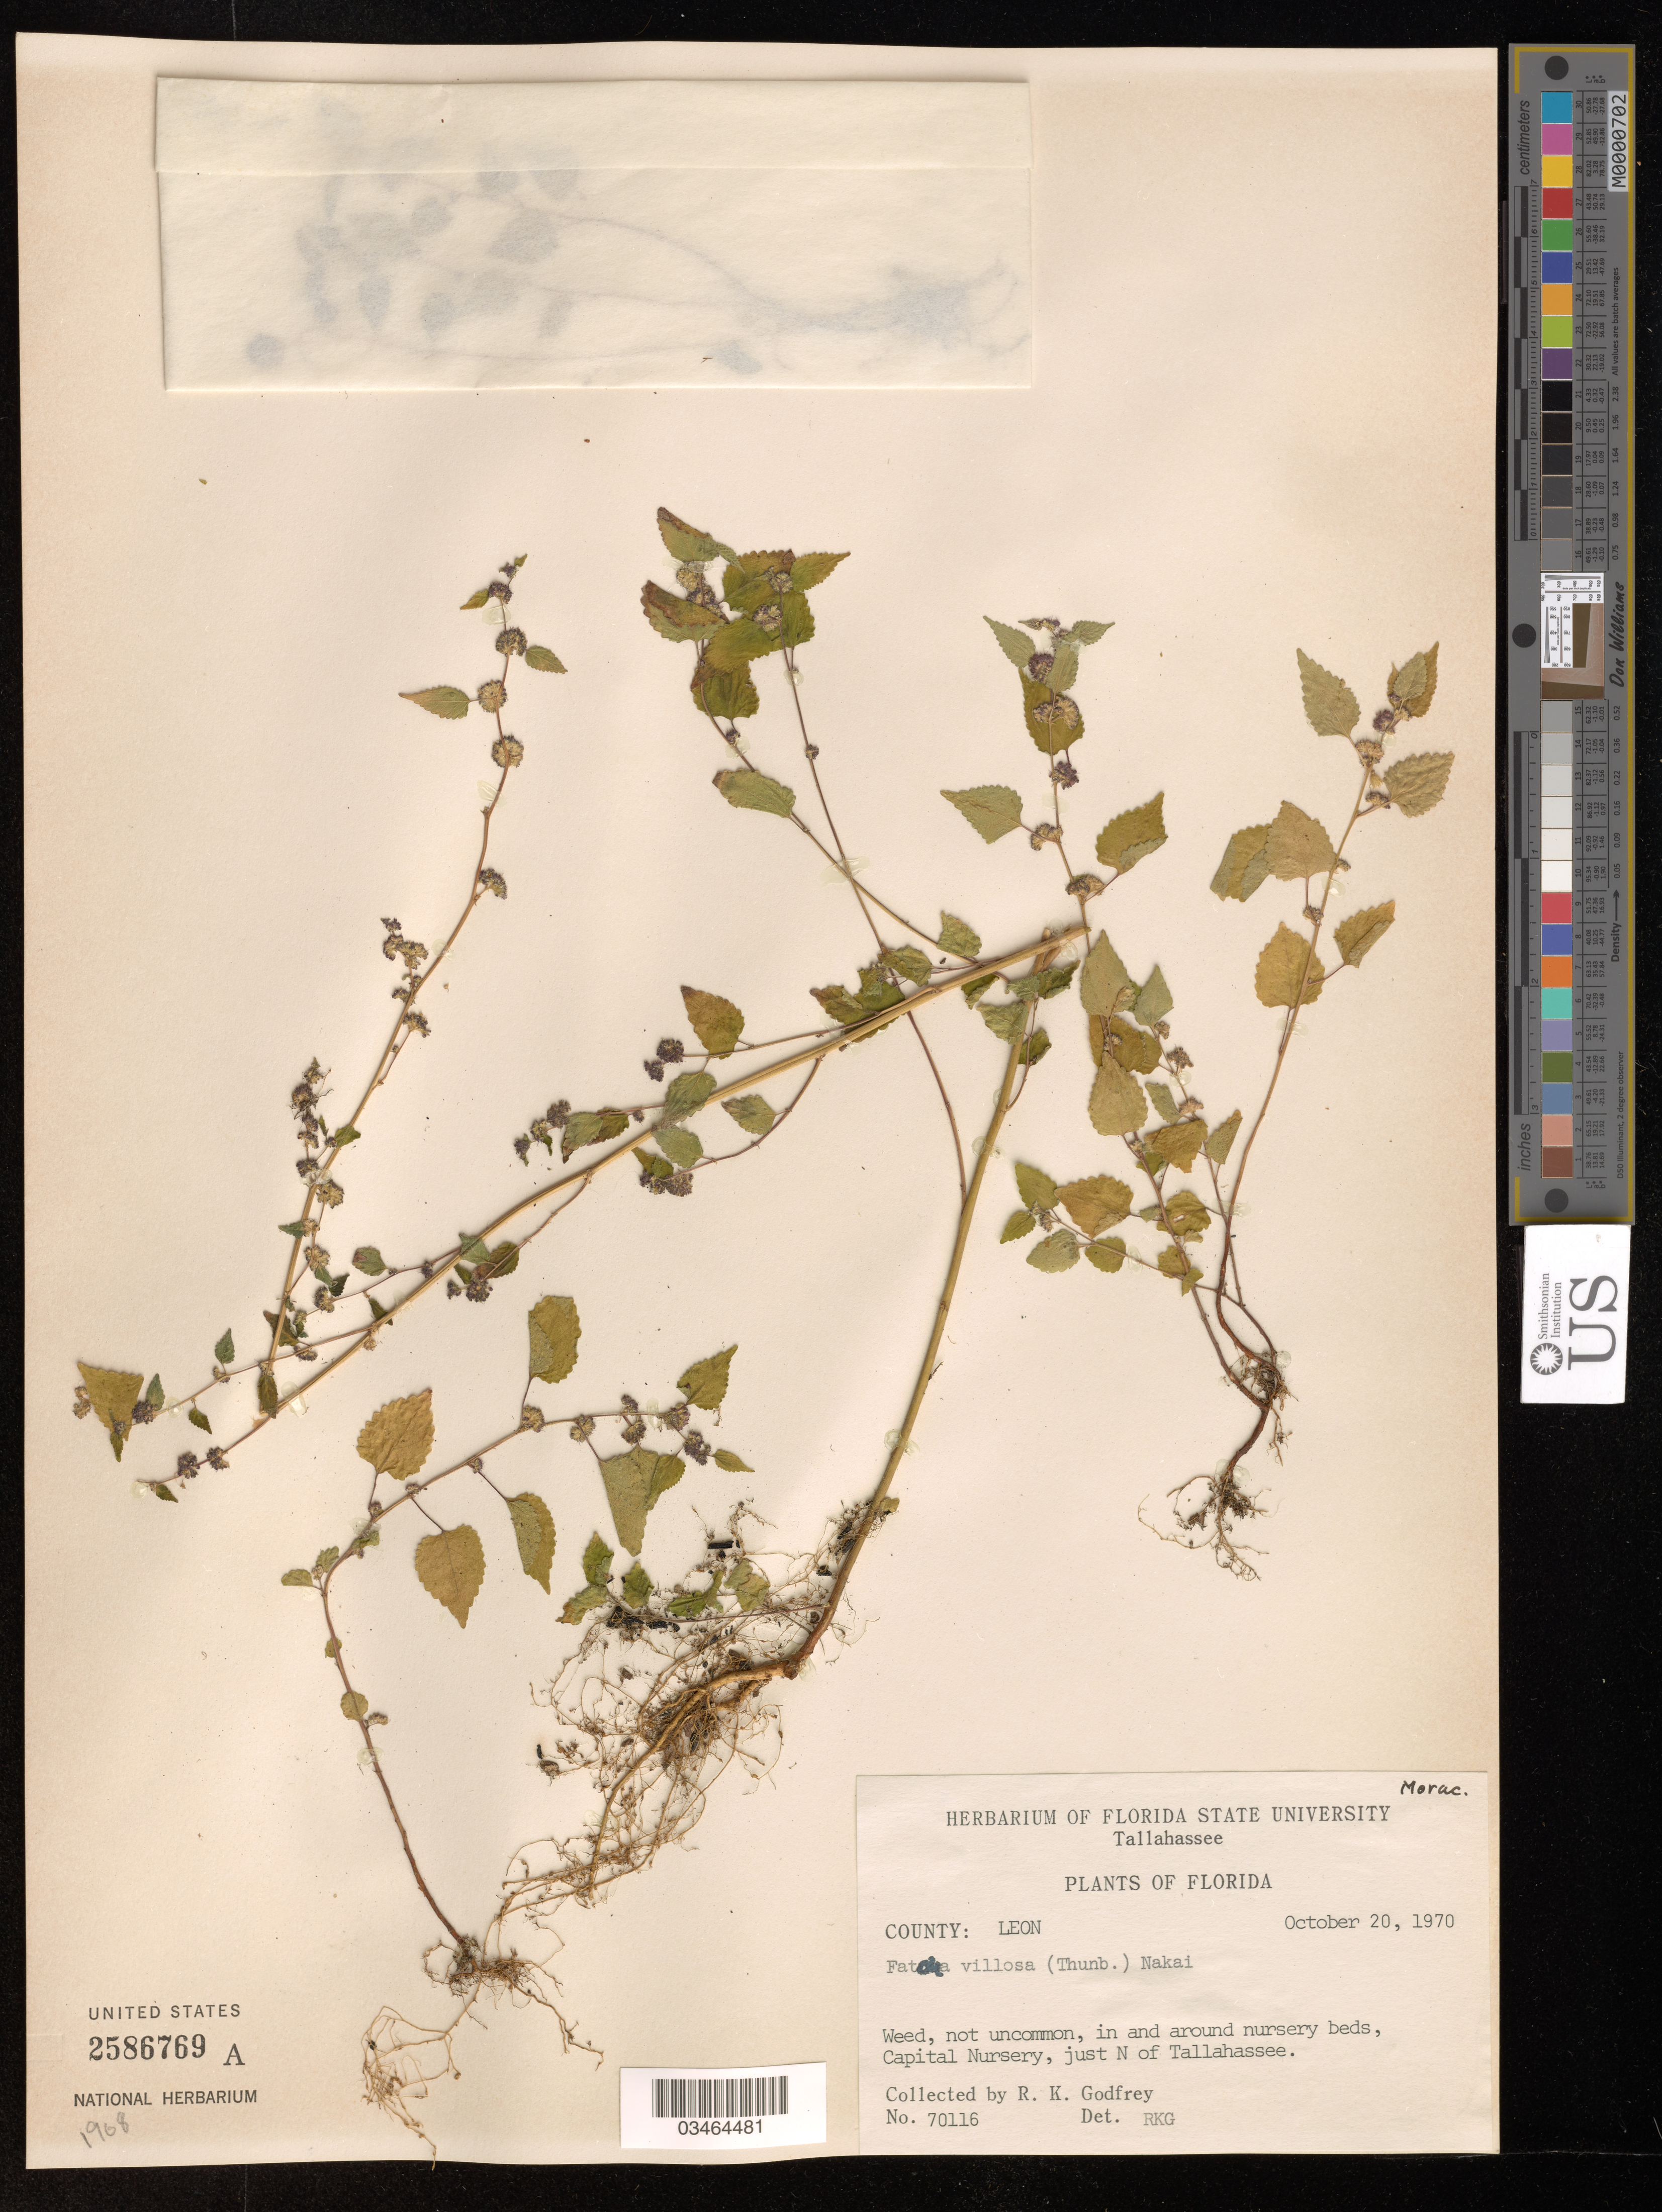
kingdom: Plantae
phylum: Tracheophyta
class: Magnoliopsida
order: Rosales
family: Moraceae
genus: Fatoua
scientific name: Fatoua villosa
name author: (Thunb.) Nakai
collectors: R. K. Godfrey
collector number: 70116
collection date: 1970-10-20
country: United States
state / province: Florida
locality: County: Leon. Capital Nursery, just N of Tallahassee.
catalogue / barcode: US 2586769A